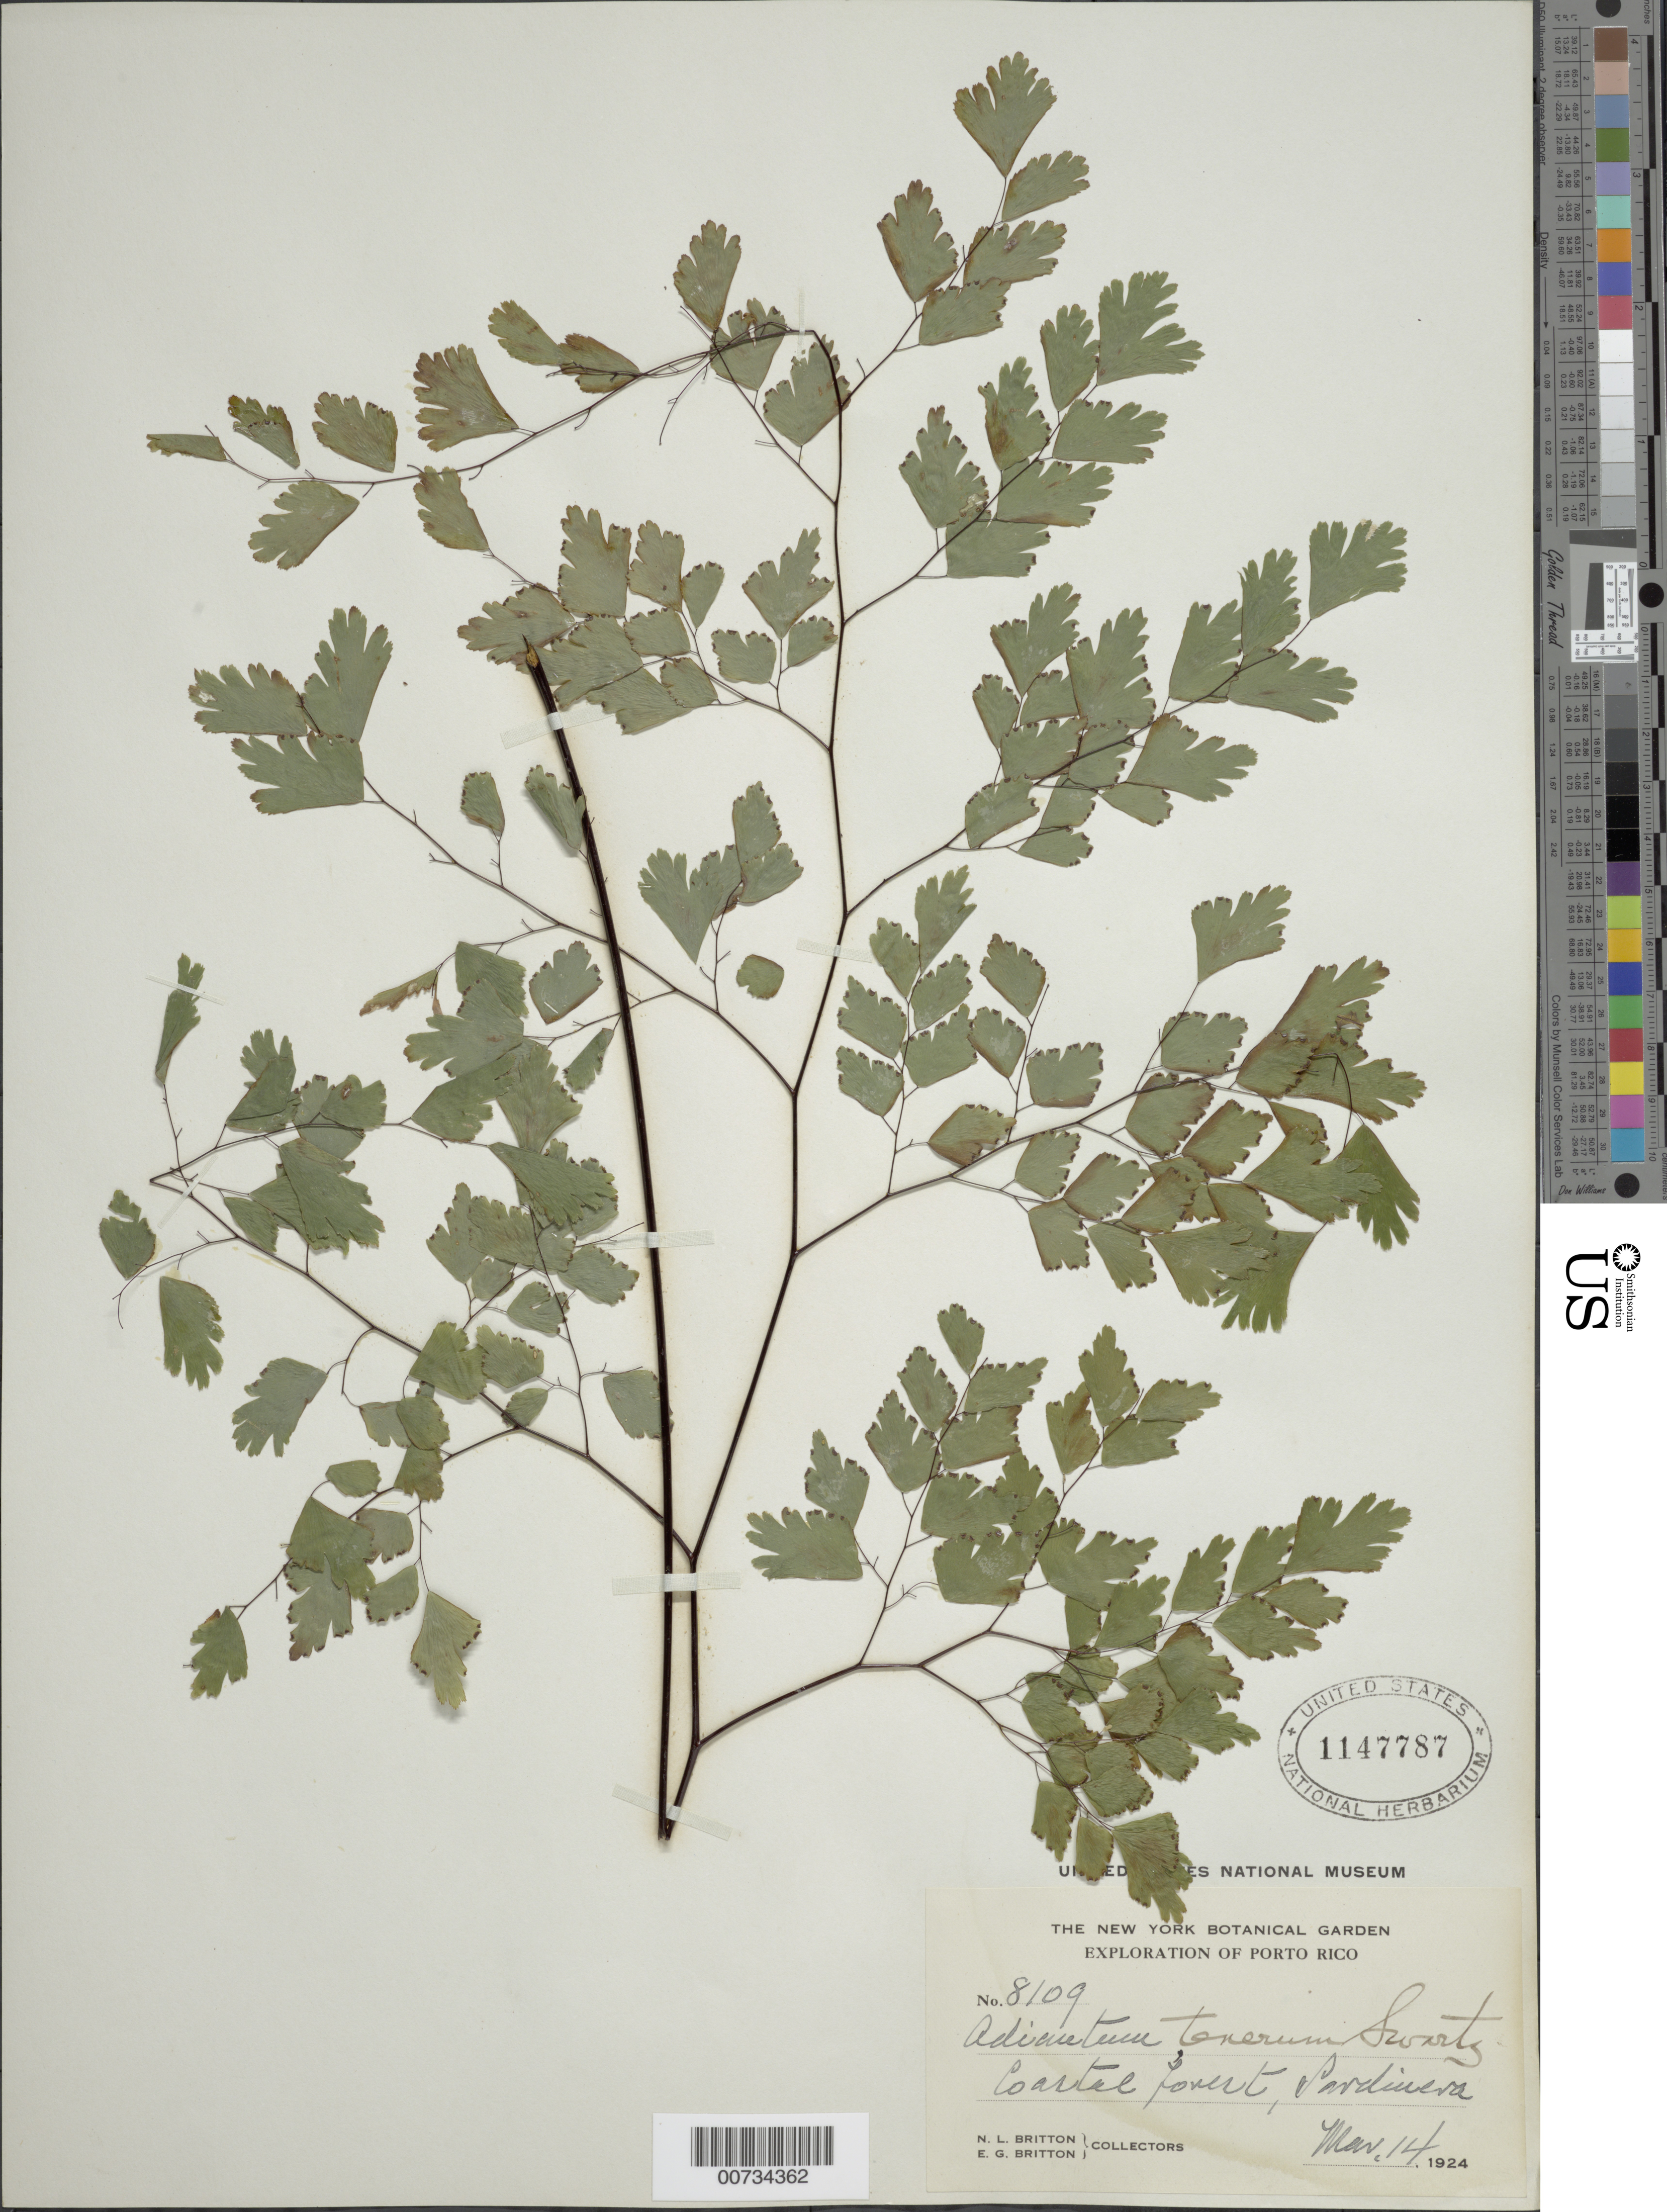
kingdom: Plantae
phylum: Tracheophyta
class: Polypodiopsida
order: Polypodiales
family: Pteridaceae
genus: Adiantum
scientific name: Adiantum tenerum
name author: Sw.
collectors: N. Britton & E. G. Britton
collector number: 8109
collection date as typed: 14 Mar 1924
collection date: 1924-03-14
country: Puerto Rico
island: Mona I.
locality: Sardinera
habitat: Coastal forest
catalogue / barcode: US 1147787